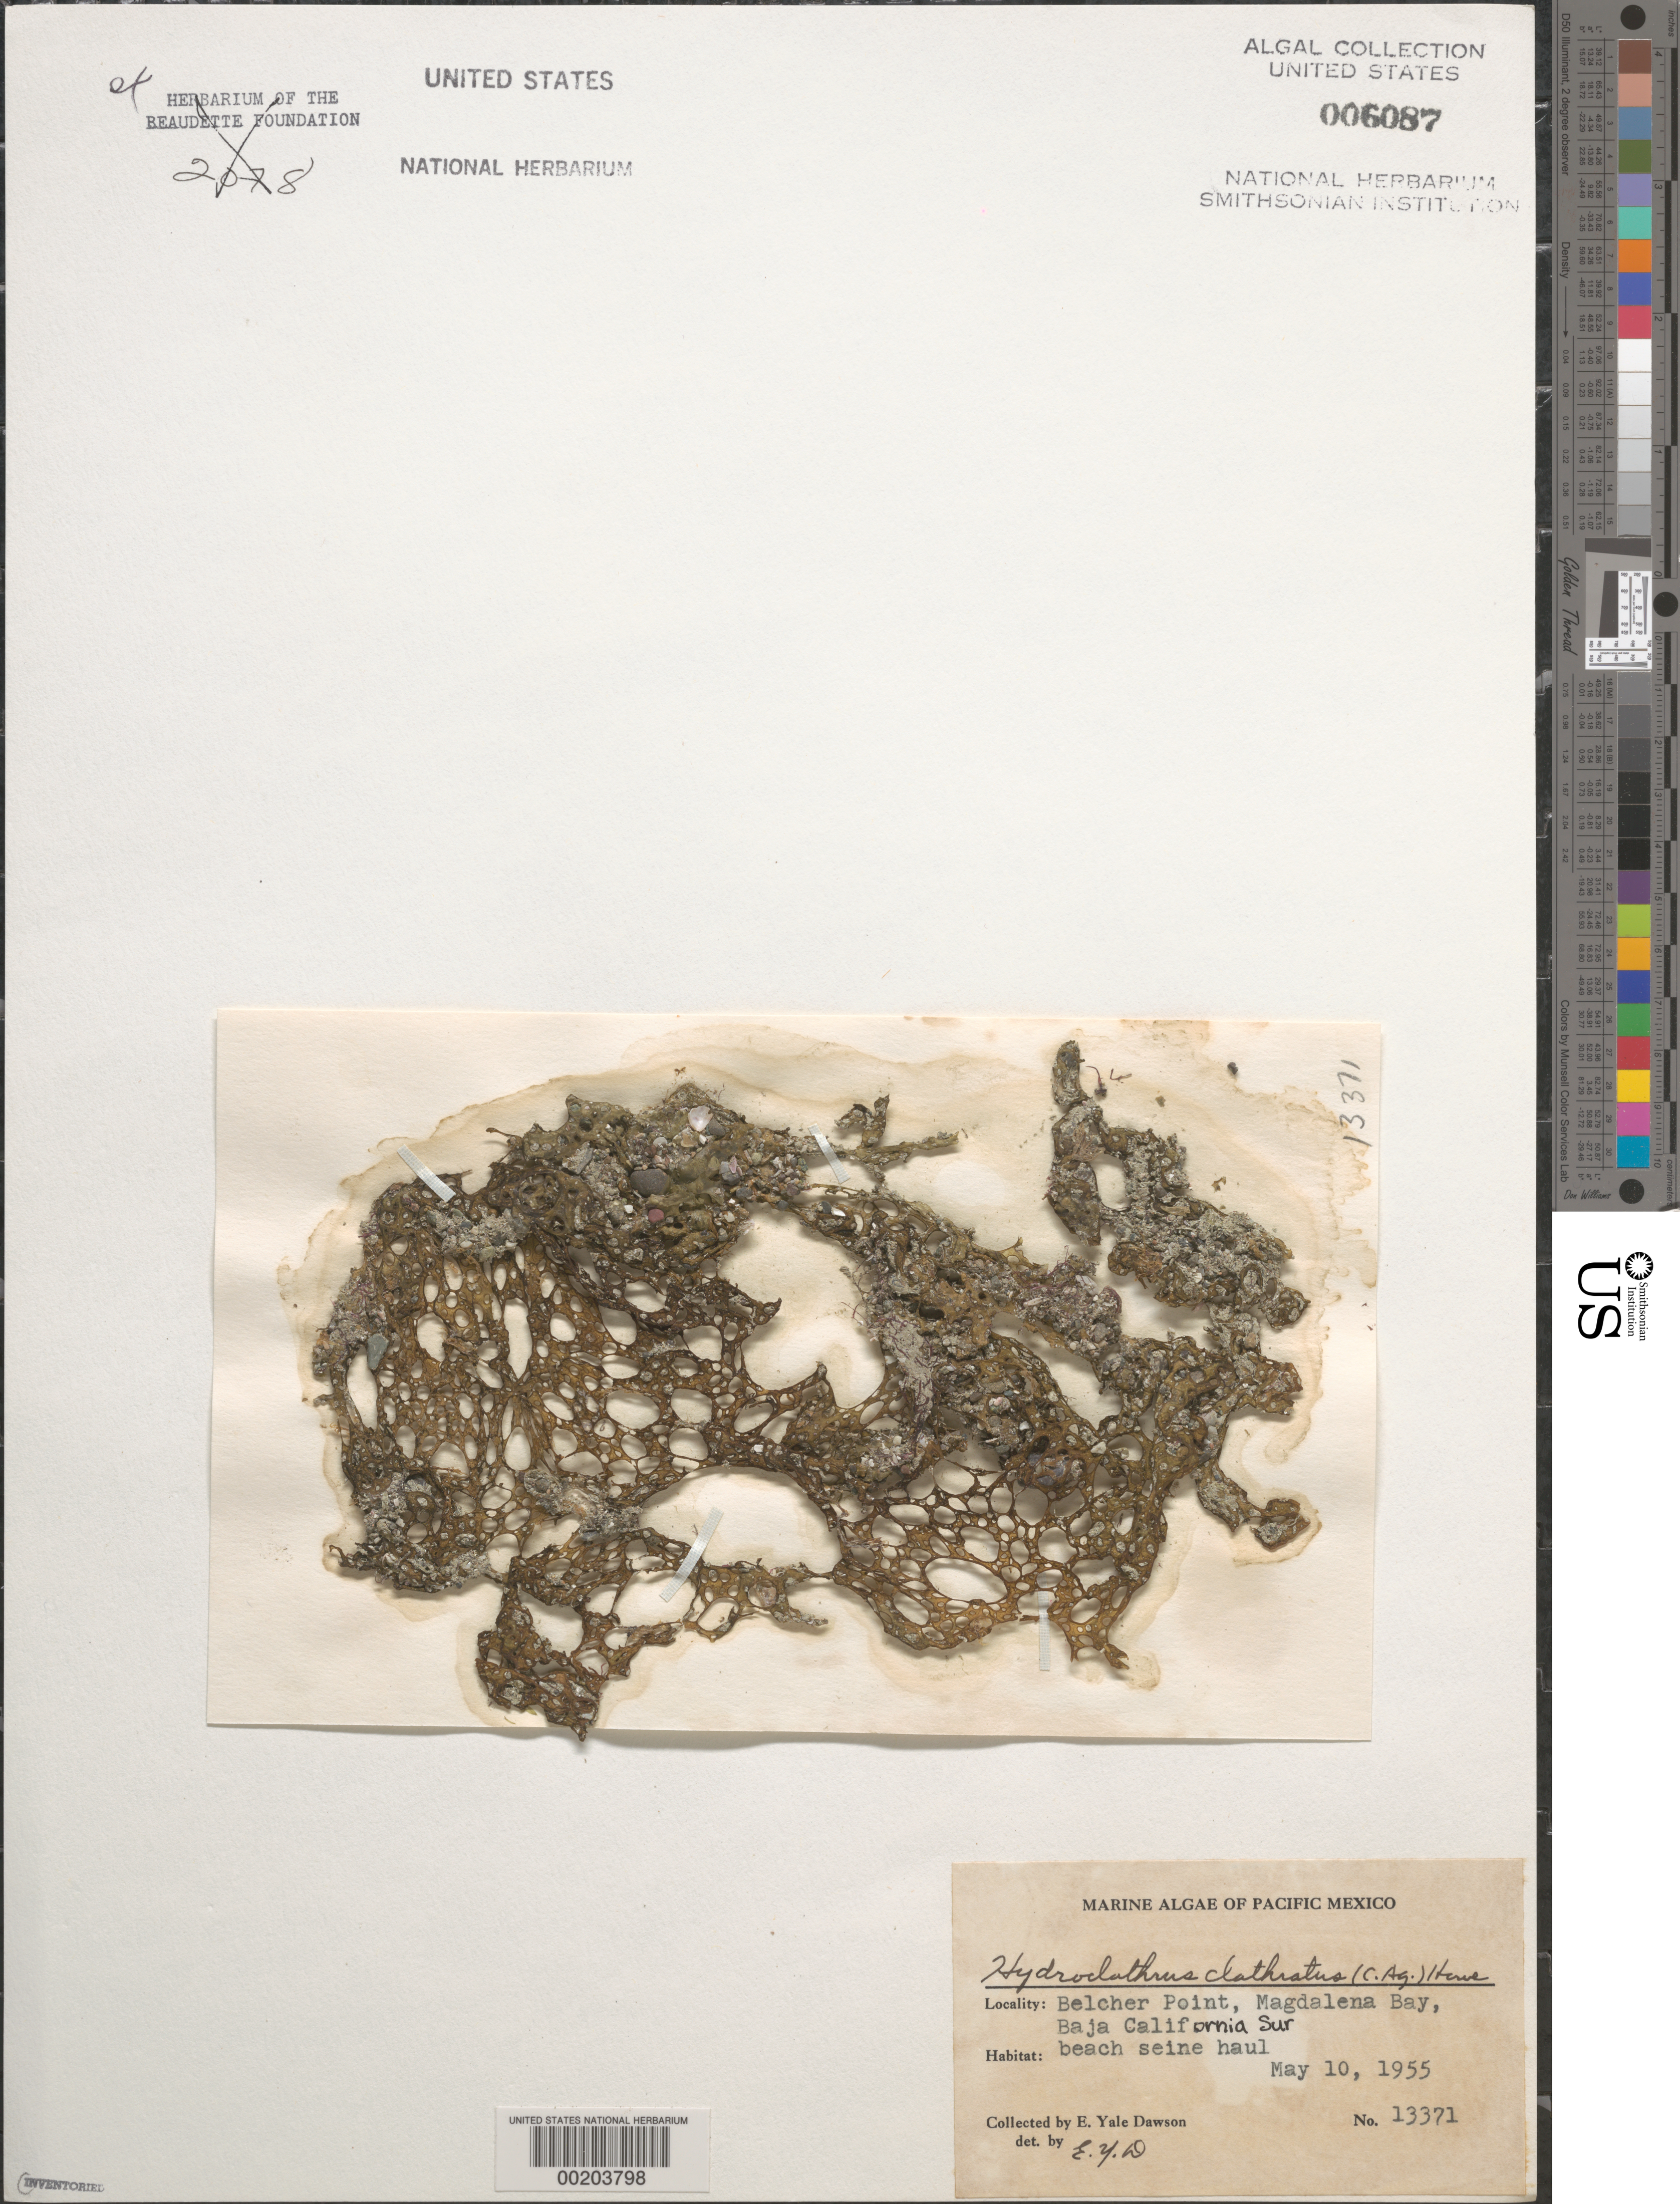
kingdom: Chromista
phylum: Ochrophyta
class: Phaeophyceae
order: Scytosiphonales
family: Scytosiphonaceae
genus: Hydroclathrus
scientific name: Hydroclathrus clathratus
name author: (C. Agardh) M. Howe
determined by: Dawson, E. Y.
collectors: E. Y. Dawson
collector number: EYD 13371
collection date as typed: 10 May 1955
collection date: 1955-05-10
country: Mexico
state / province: Baja California Sur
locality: Bahia Magdalena, Belcher Point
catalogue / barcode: US 6087